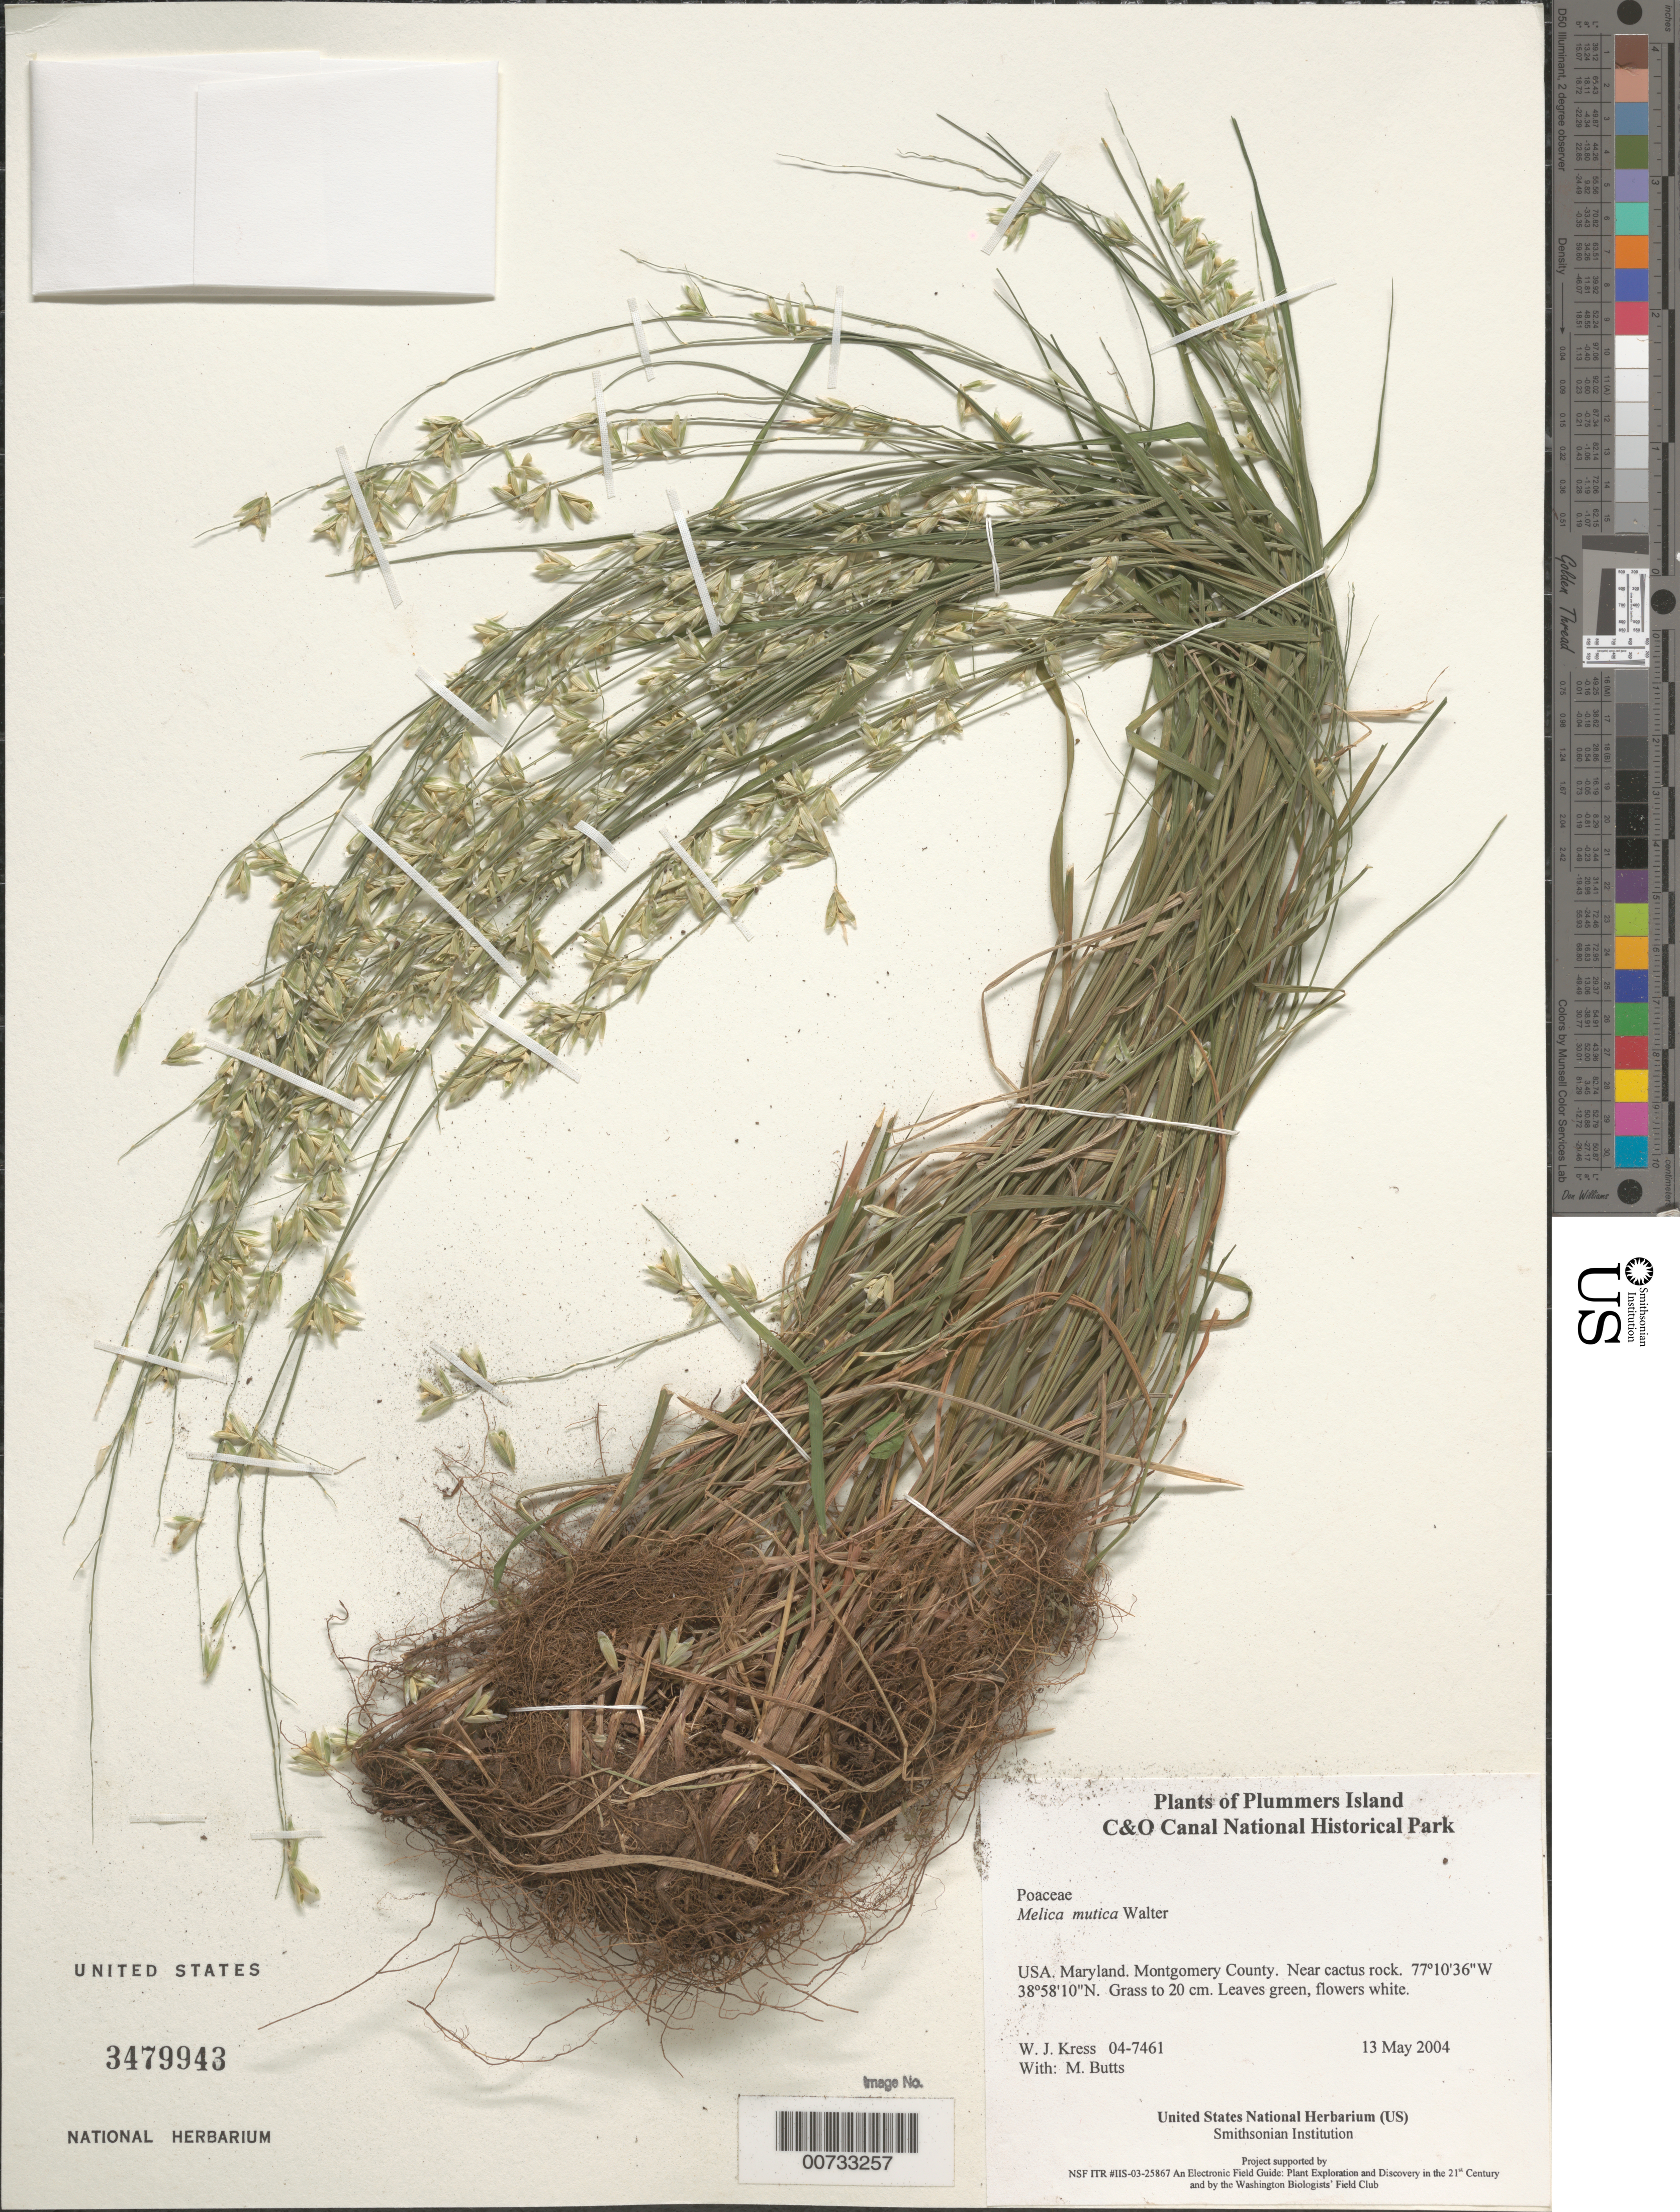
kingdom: Plantae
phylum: Tracheophyta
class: Liliopsida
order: Poales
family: Poaceae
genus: Melica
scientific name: Melica mutica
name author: Walter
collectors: W. J. Kress & M. B. Butts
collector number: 04-7461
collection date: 2004-05-13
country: United States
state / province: Maryland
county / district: Montgomery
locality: Chesapeake and Ohio Canal National Historical Park, Plummers Island, near cactus rock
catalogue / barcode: US 3479943